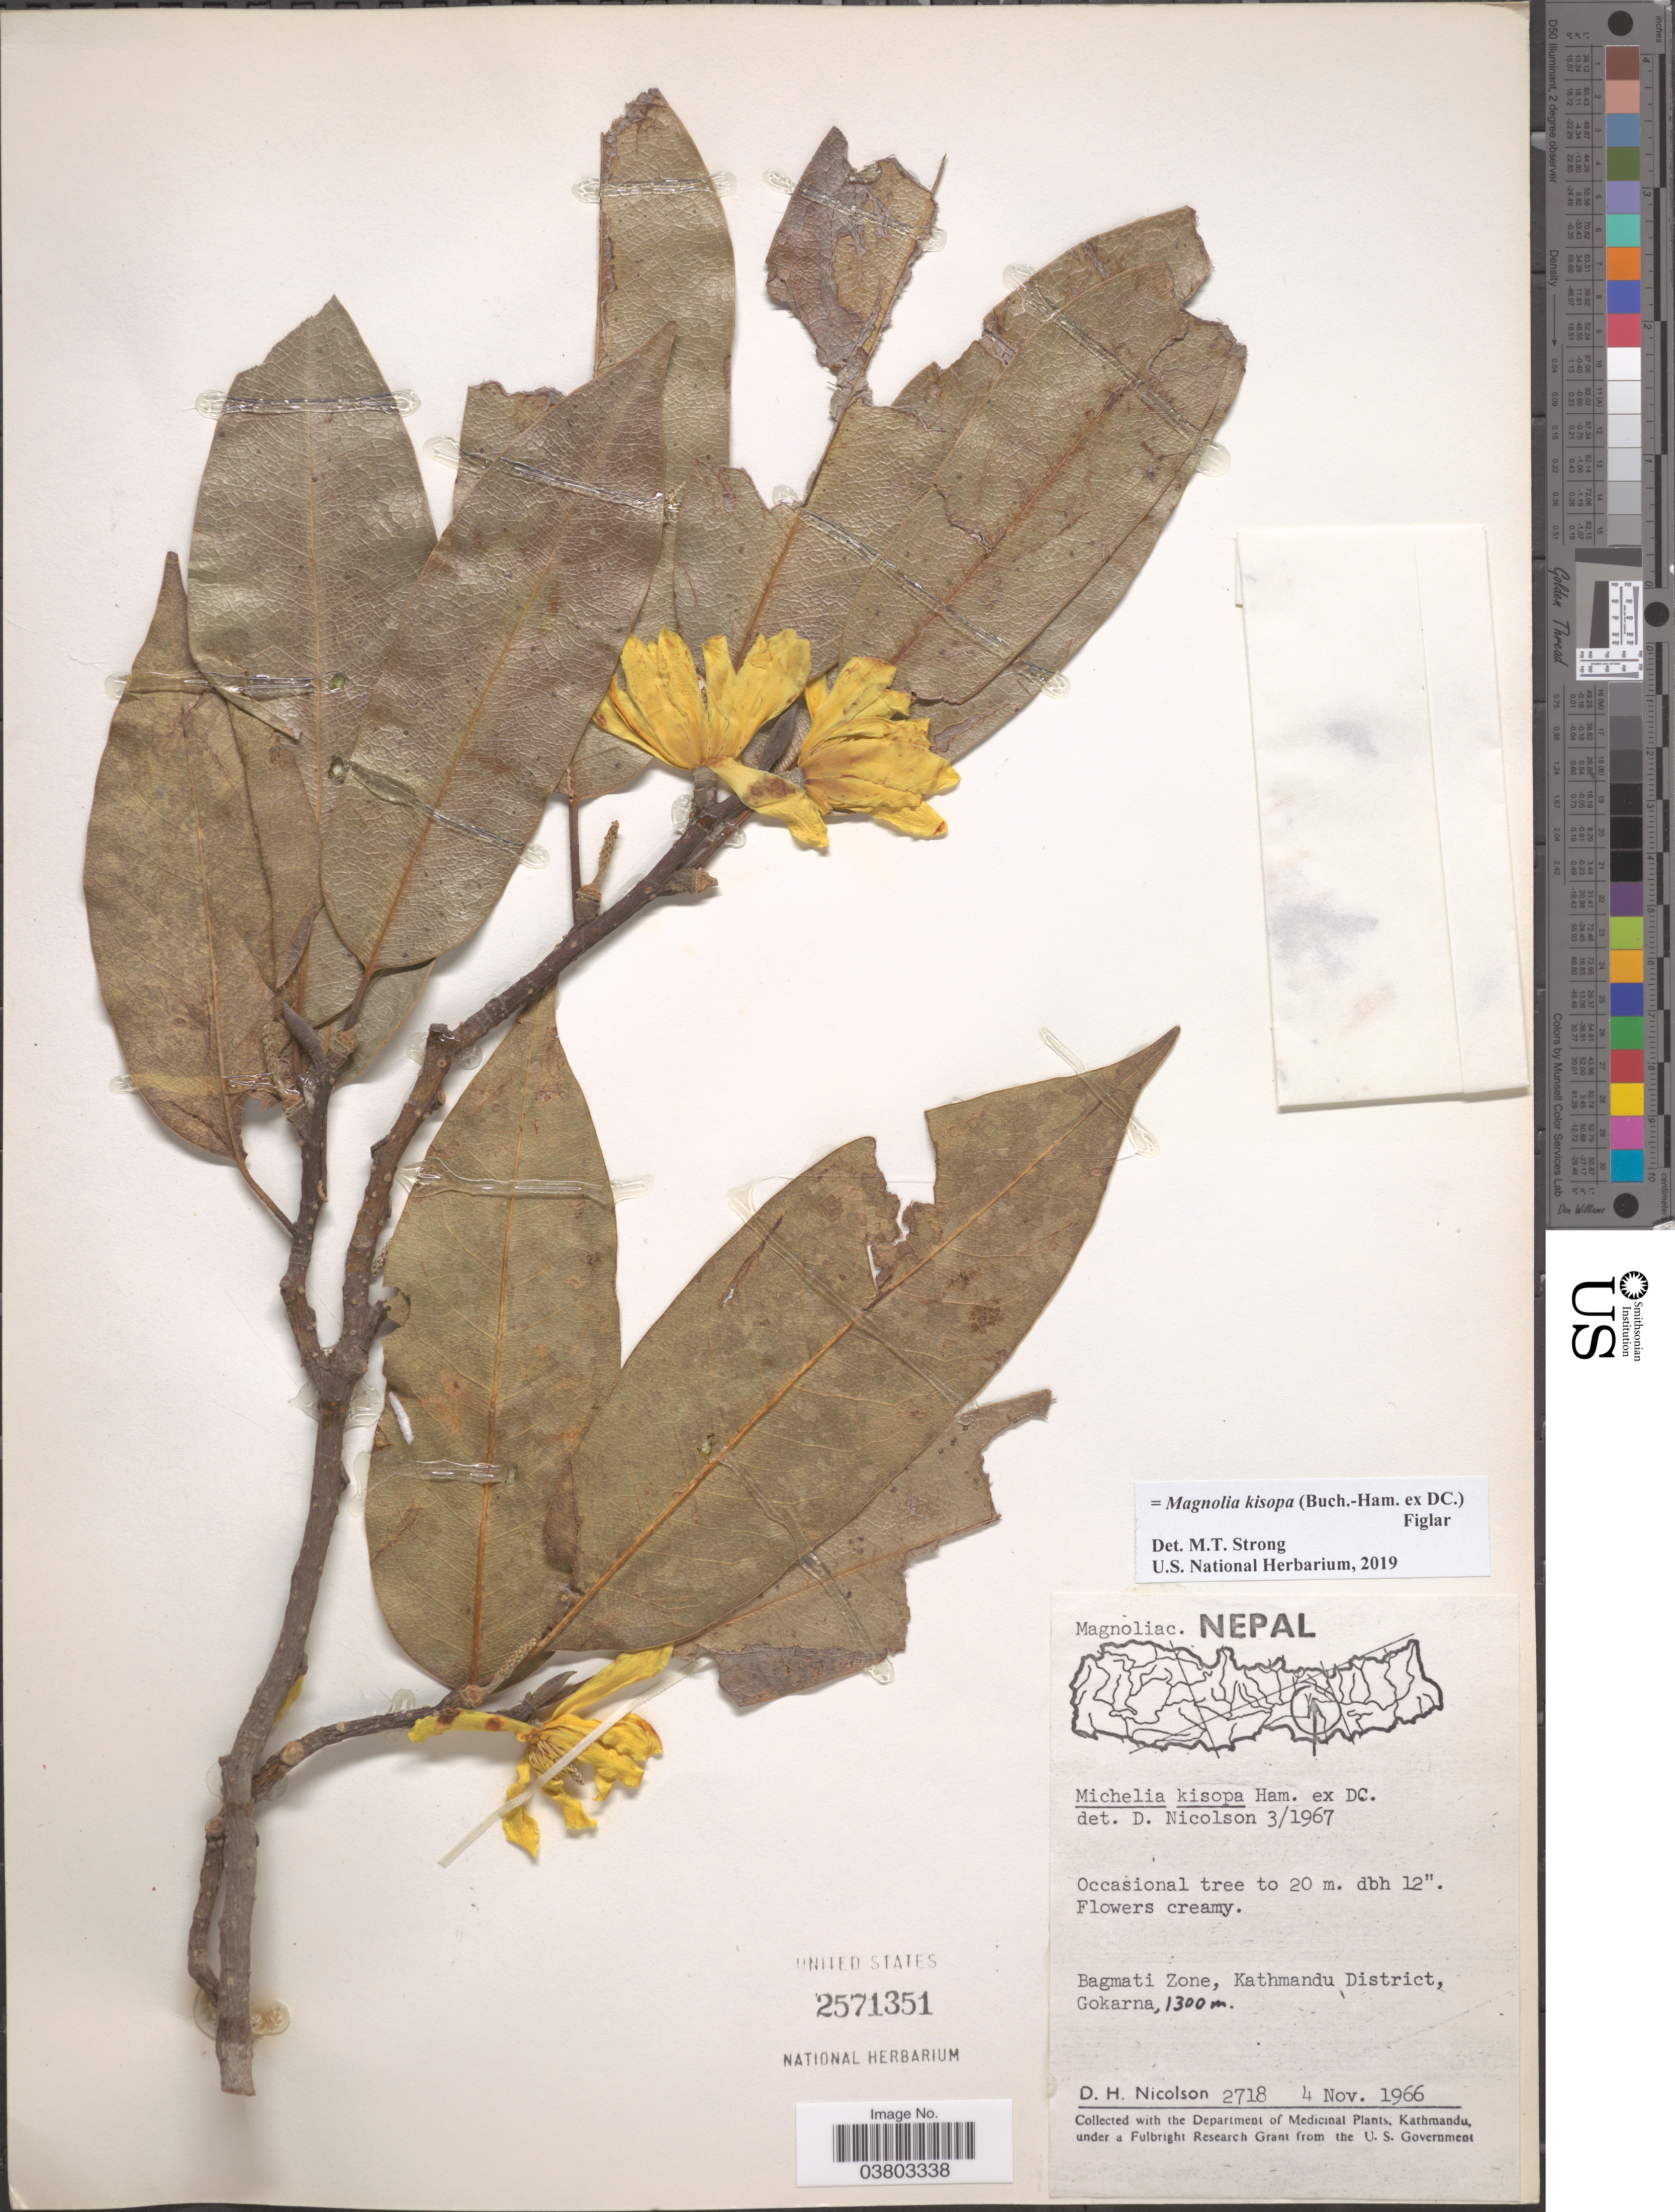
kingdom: Plantae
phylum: Tracheophyta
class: Magnoliopsida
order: Magnoliales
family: Magnoliaceae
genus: Magnolia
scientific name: Magnolia kisopa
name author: (Buch.-Ham. ex DC.) Figlar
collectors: D. H. Nicolson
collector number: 2718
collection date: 1966-11-04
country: Nepal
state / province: Bagmati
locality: Bagmati Zone, Kathmandu District, Gokarna.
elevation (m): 1300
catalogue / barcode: US 2571351